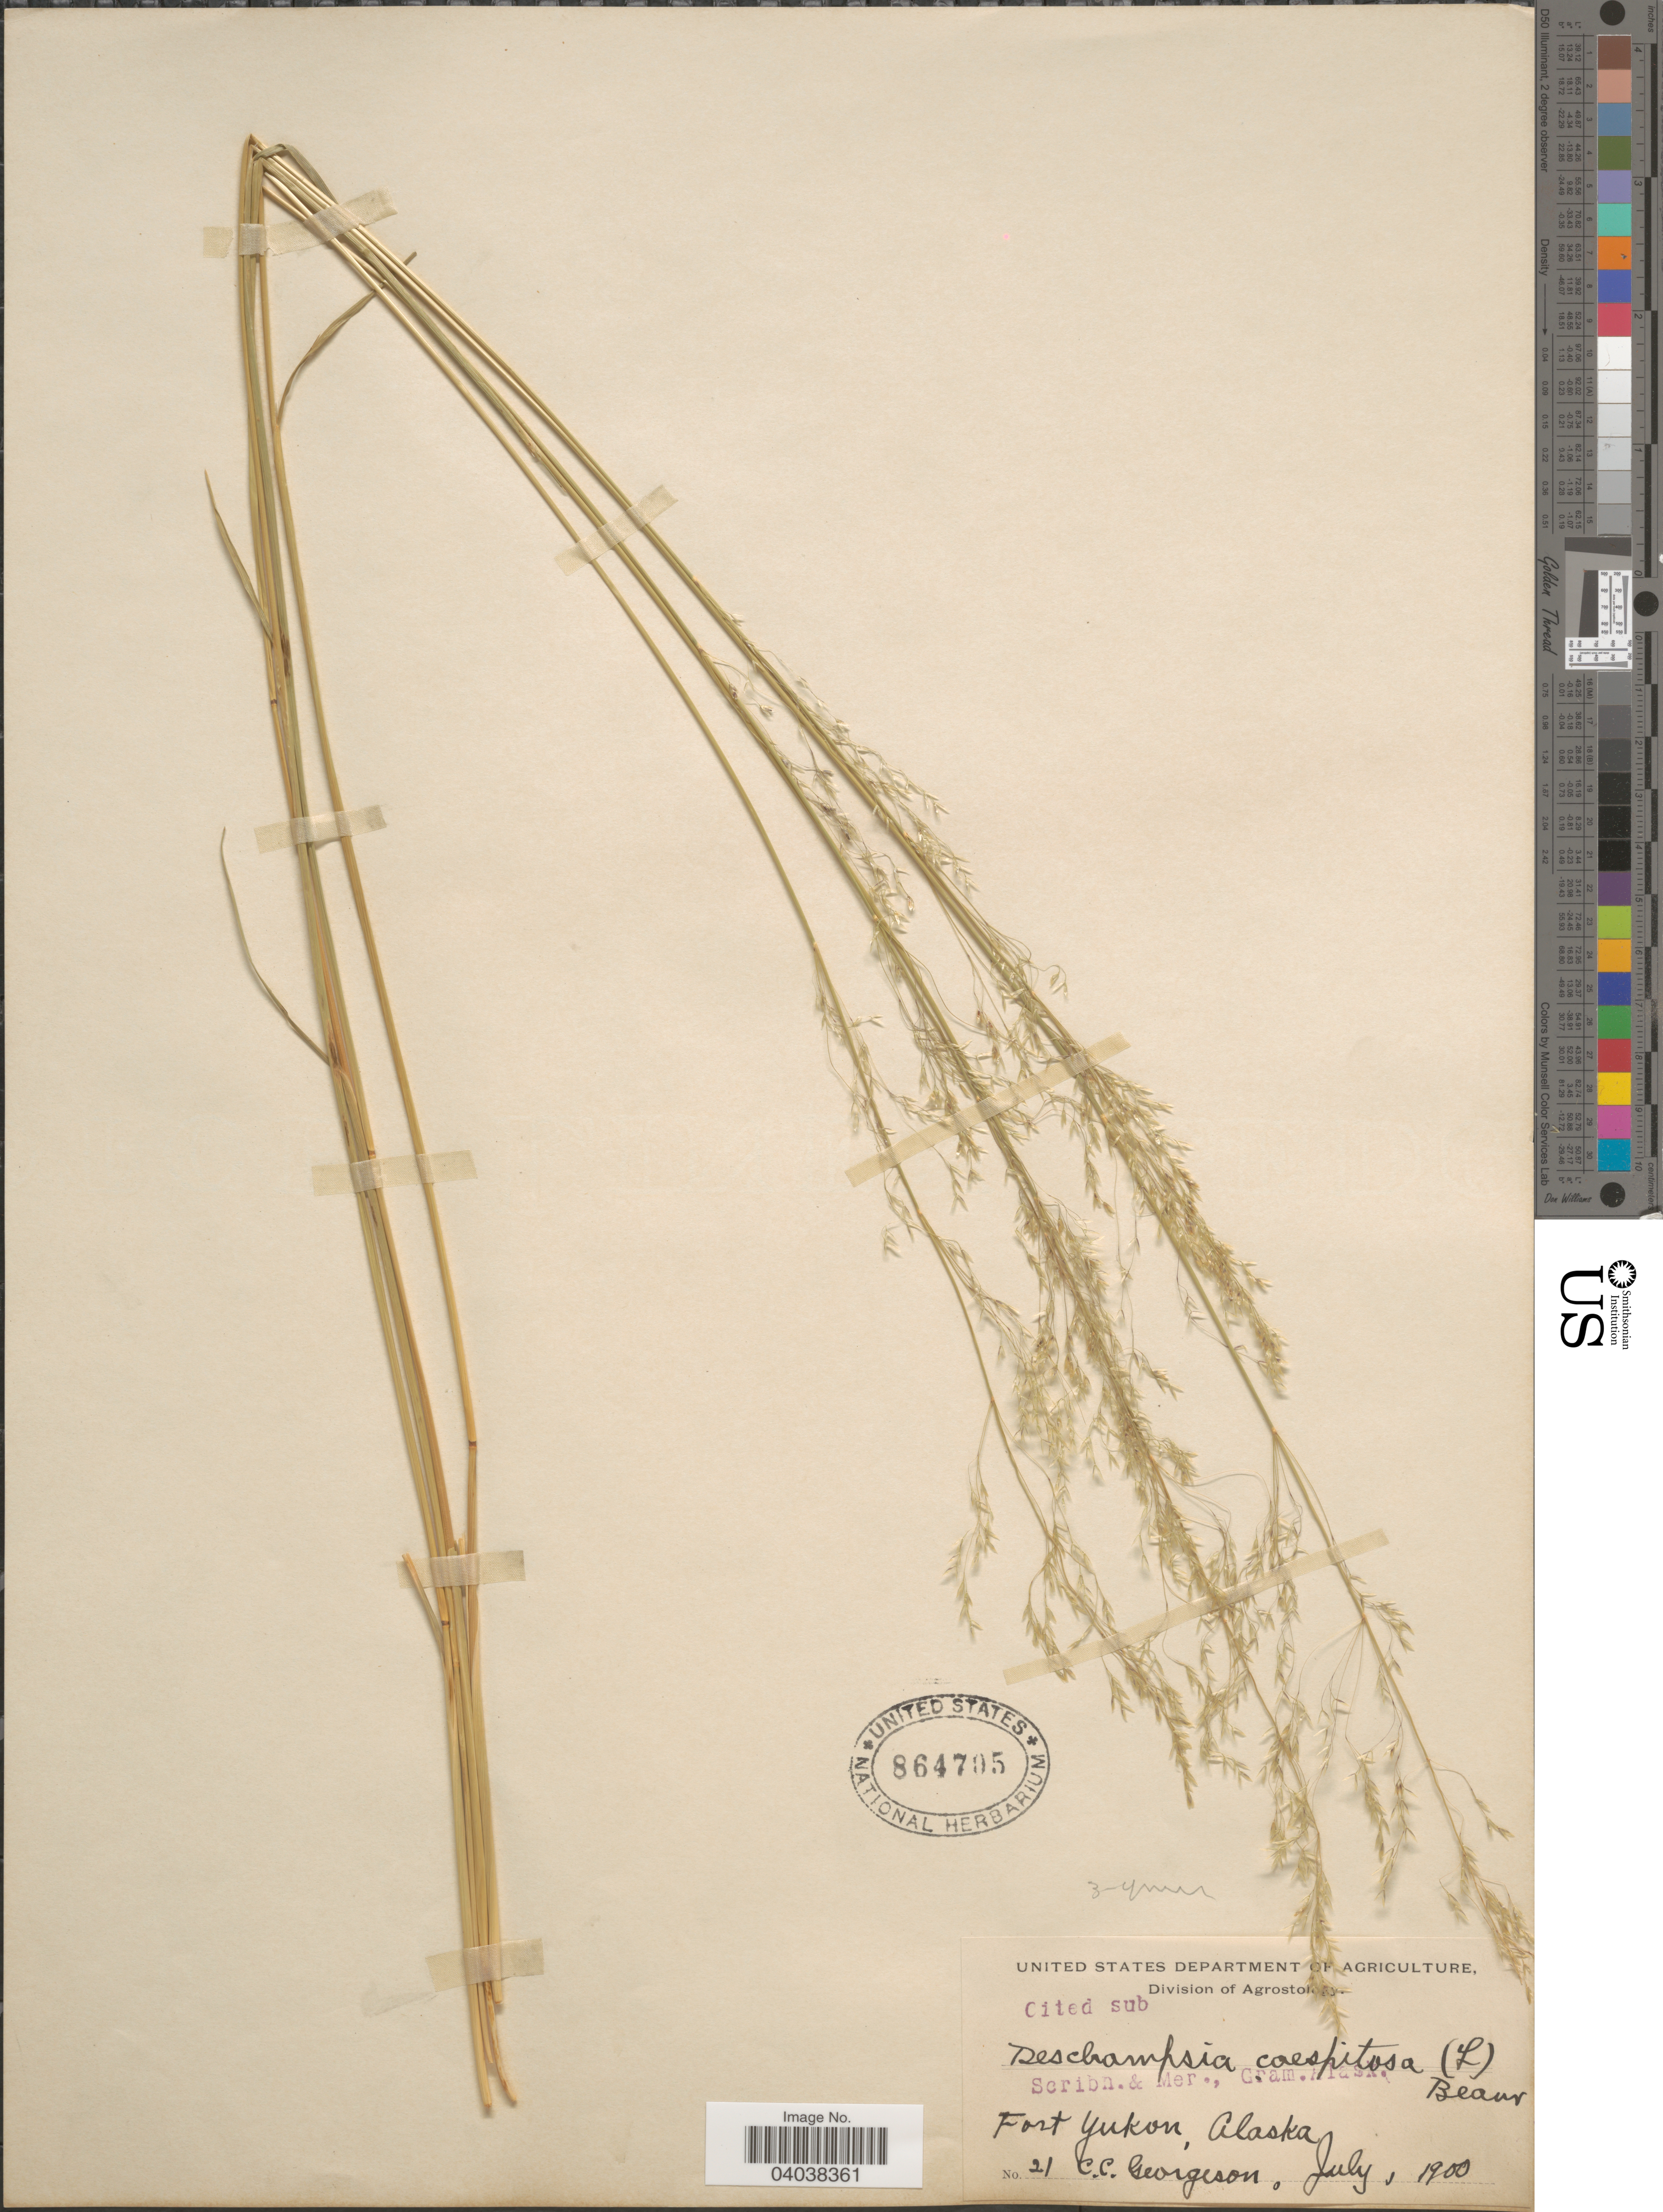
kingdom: Plantae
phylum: Tracheophyta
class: Liliopsida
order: Poales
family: Poaceae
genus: Deschampsia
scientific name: Deschampsia cespitosa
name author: (L.) P. Beauv.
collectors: C. Georgeson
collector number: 21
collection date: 1900-07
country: United States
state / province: Alaska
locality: Fort Yukon.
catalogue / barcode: US 864705